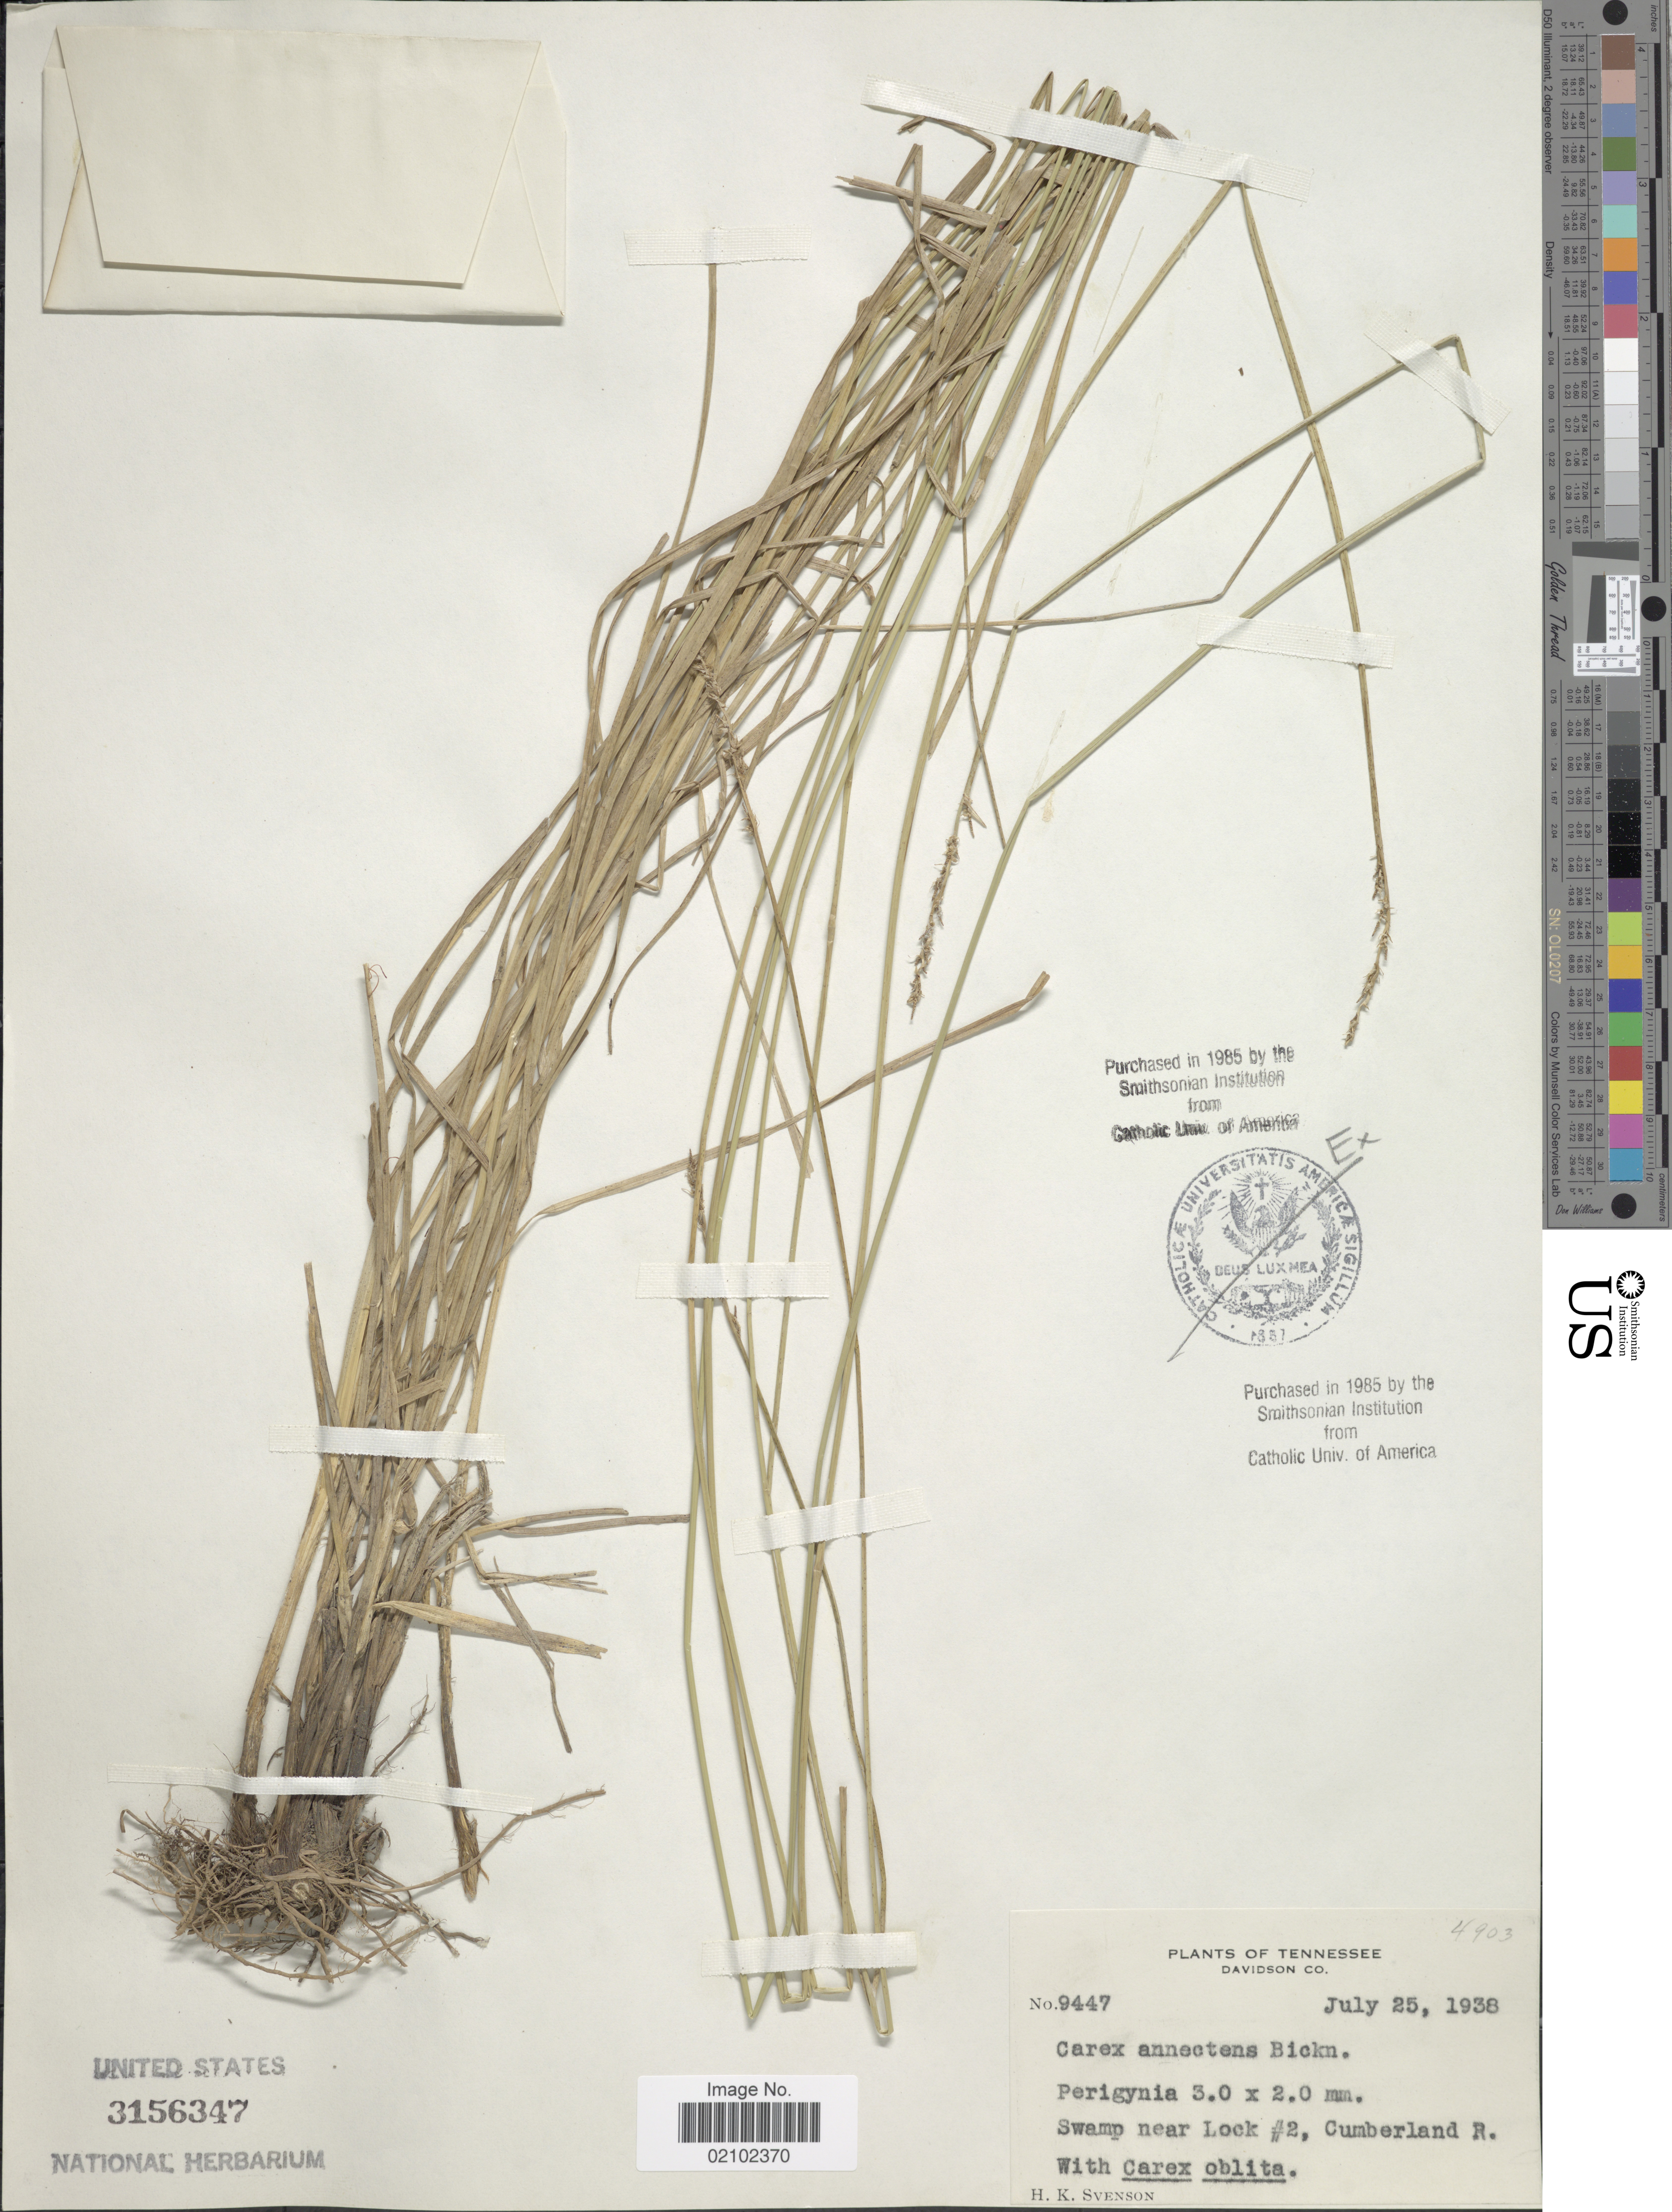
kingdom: Plantae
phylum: Tracheophyta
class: Liliopsida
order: Poales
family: Cyperaceae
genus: Carex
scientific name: Carex annectens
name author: (E.P. Bicknell) E.P. Bicknell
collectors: H. K. Svenson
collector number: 9447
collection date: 1938-07-25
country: United States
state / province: Tennessee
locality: Swamp near Lock #2, Cumberland R., davidson Co.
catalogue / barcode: US 3156347